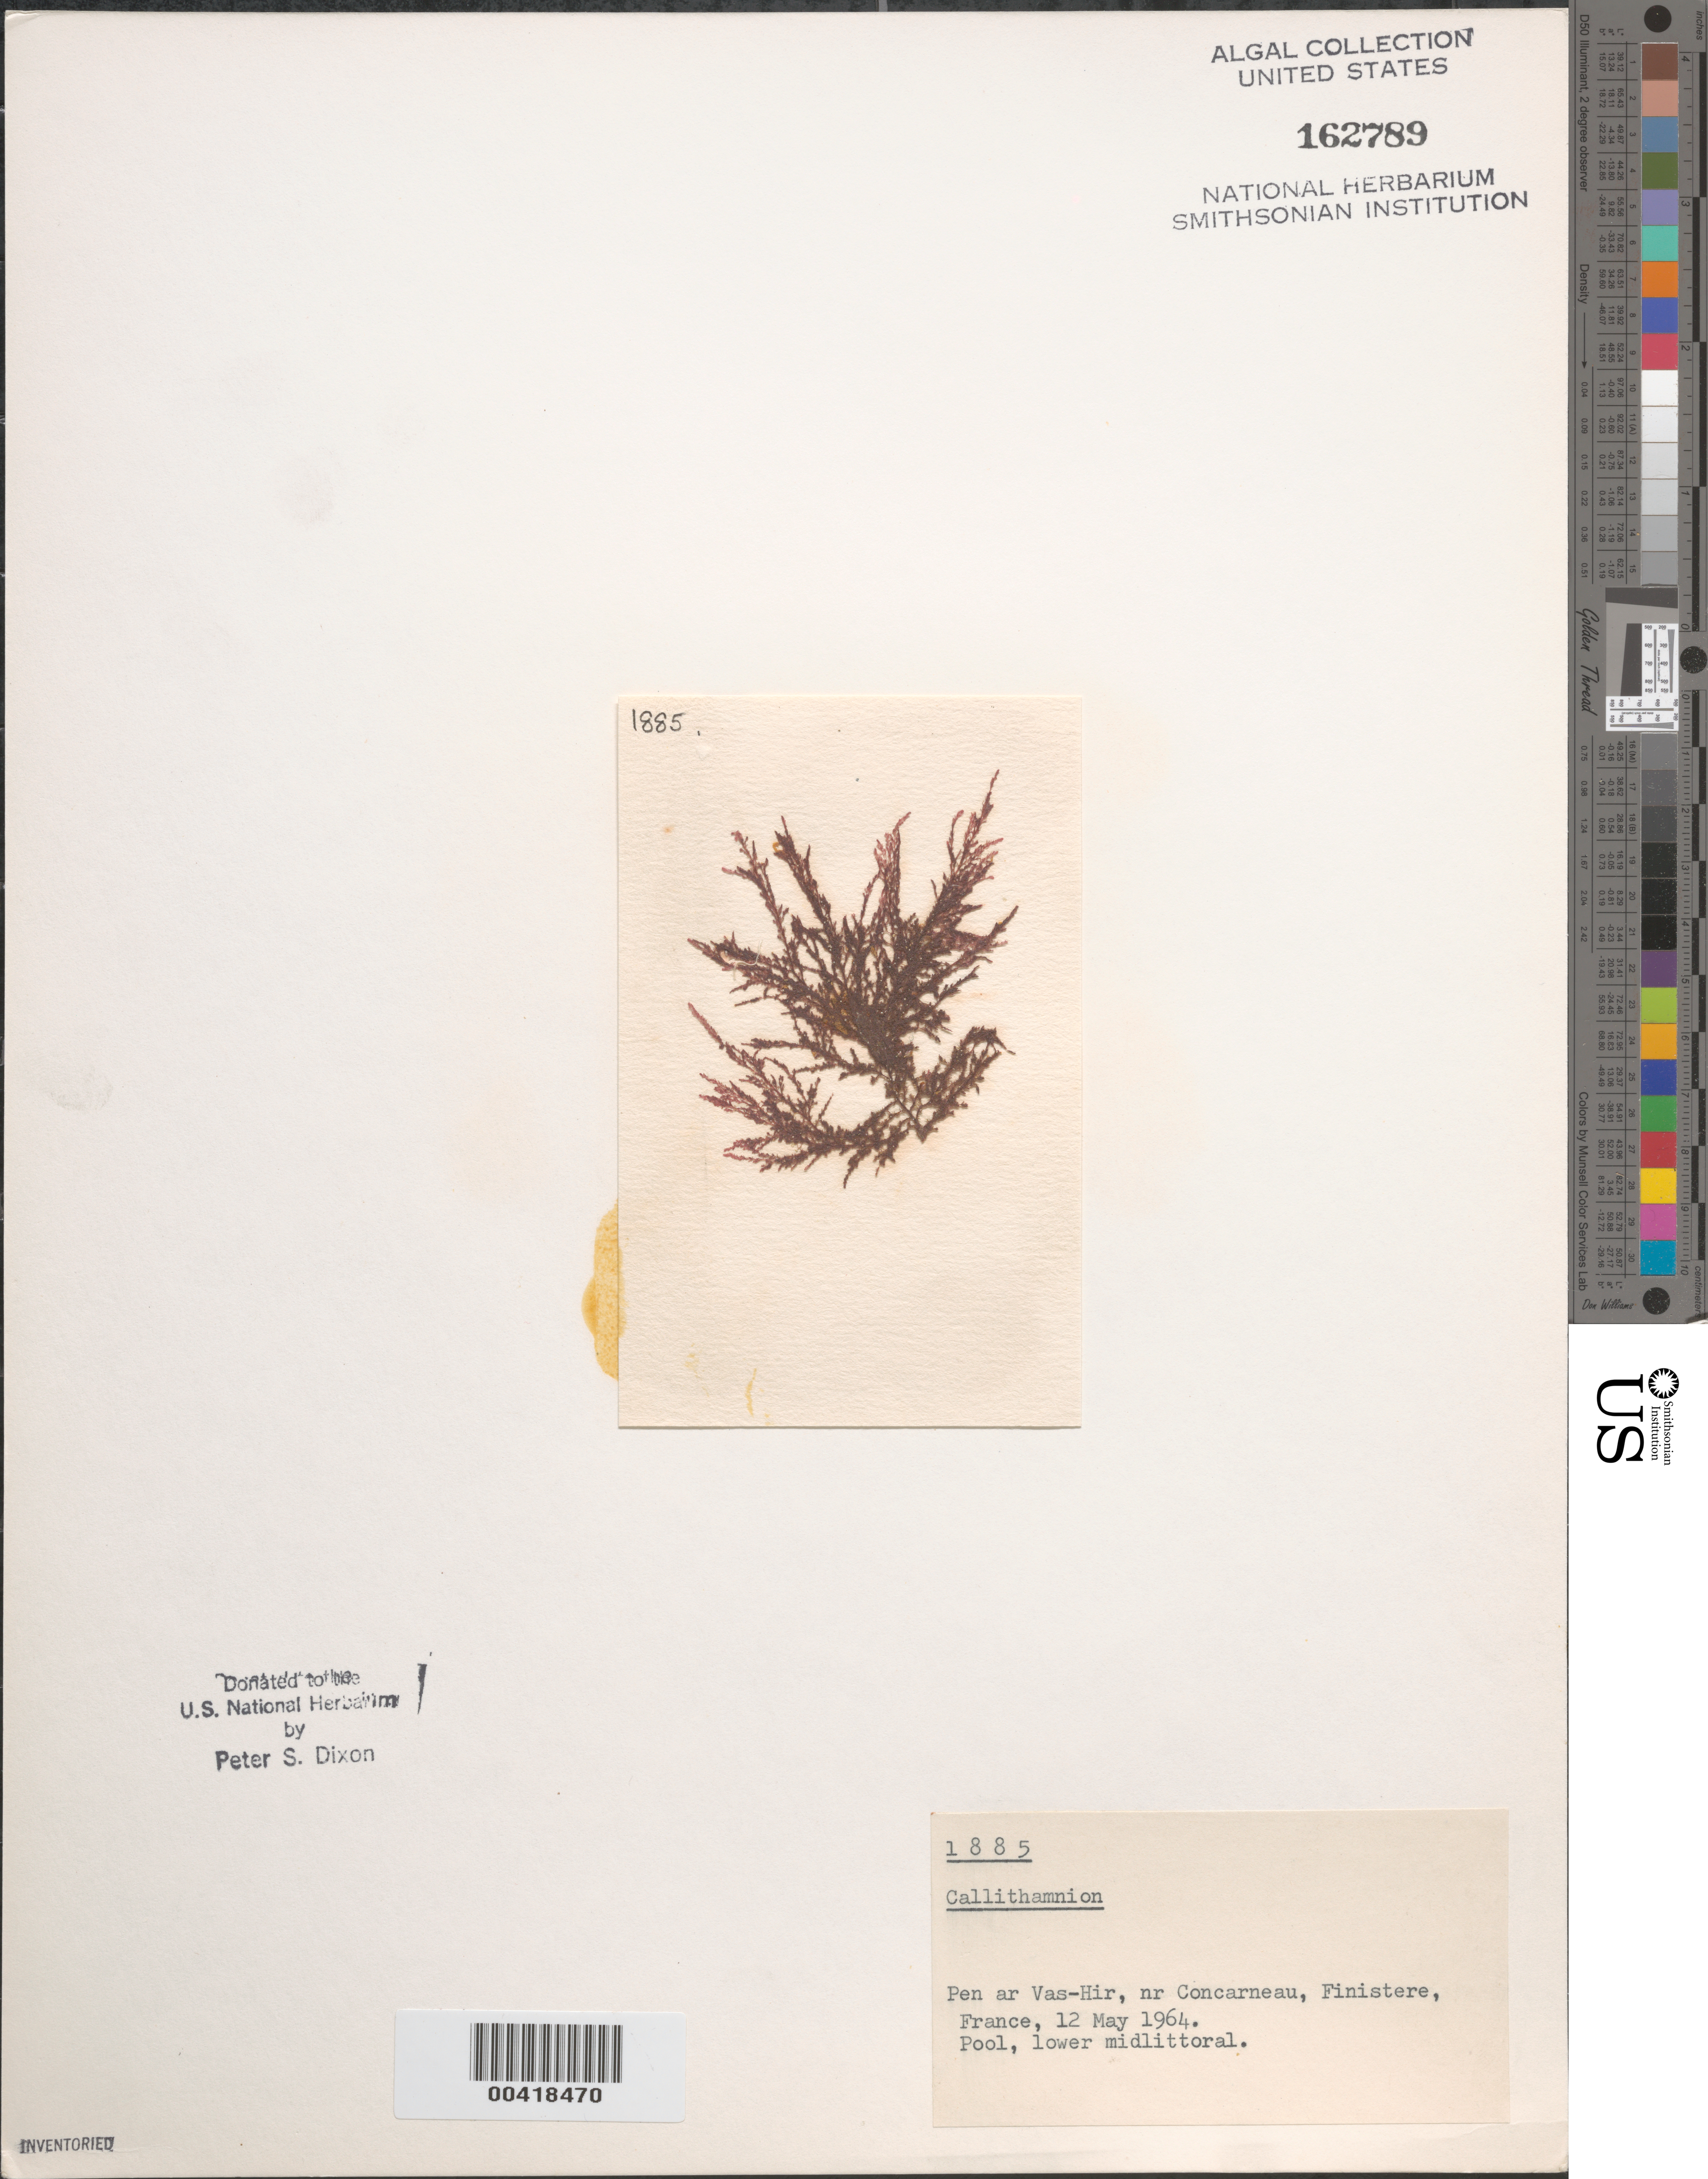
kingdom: Plantae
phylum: Rhodophyta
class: Florideophyceae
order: Ceramiales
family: Callithamniaceae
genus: Callithamnion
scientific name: Callithamnion sp.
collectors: P. S. Dixon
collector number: PSD 1885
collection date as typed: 12 May 1964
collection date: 1964-05-12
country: France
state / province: Bretagne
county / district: Finistère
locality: Pen ar vas-hir, near concarneau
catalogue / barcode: US 162789